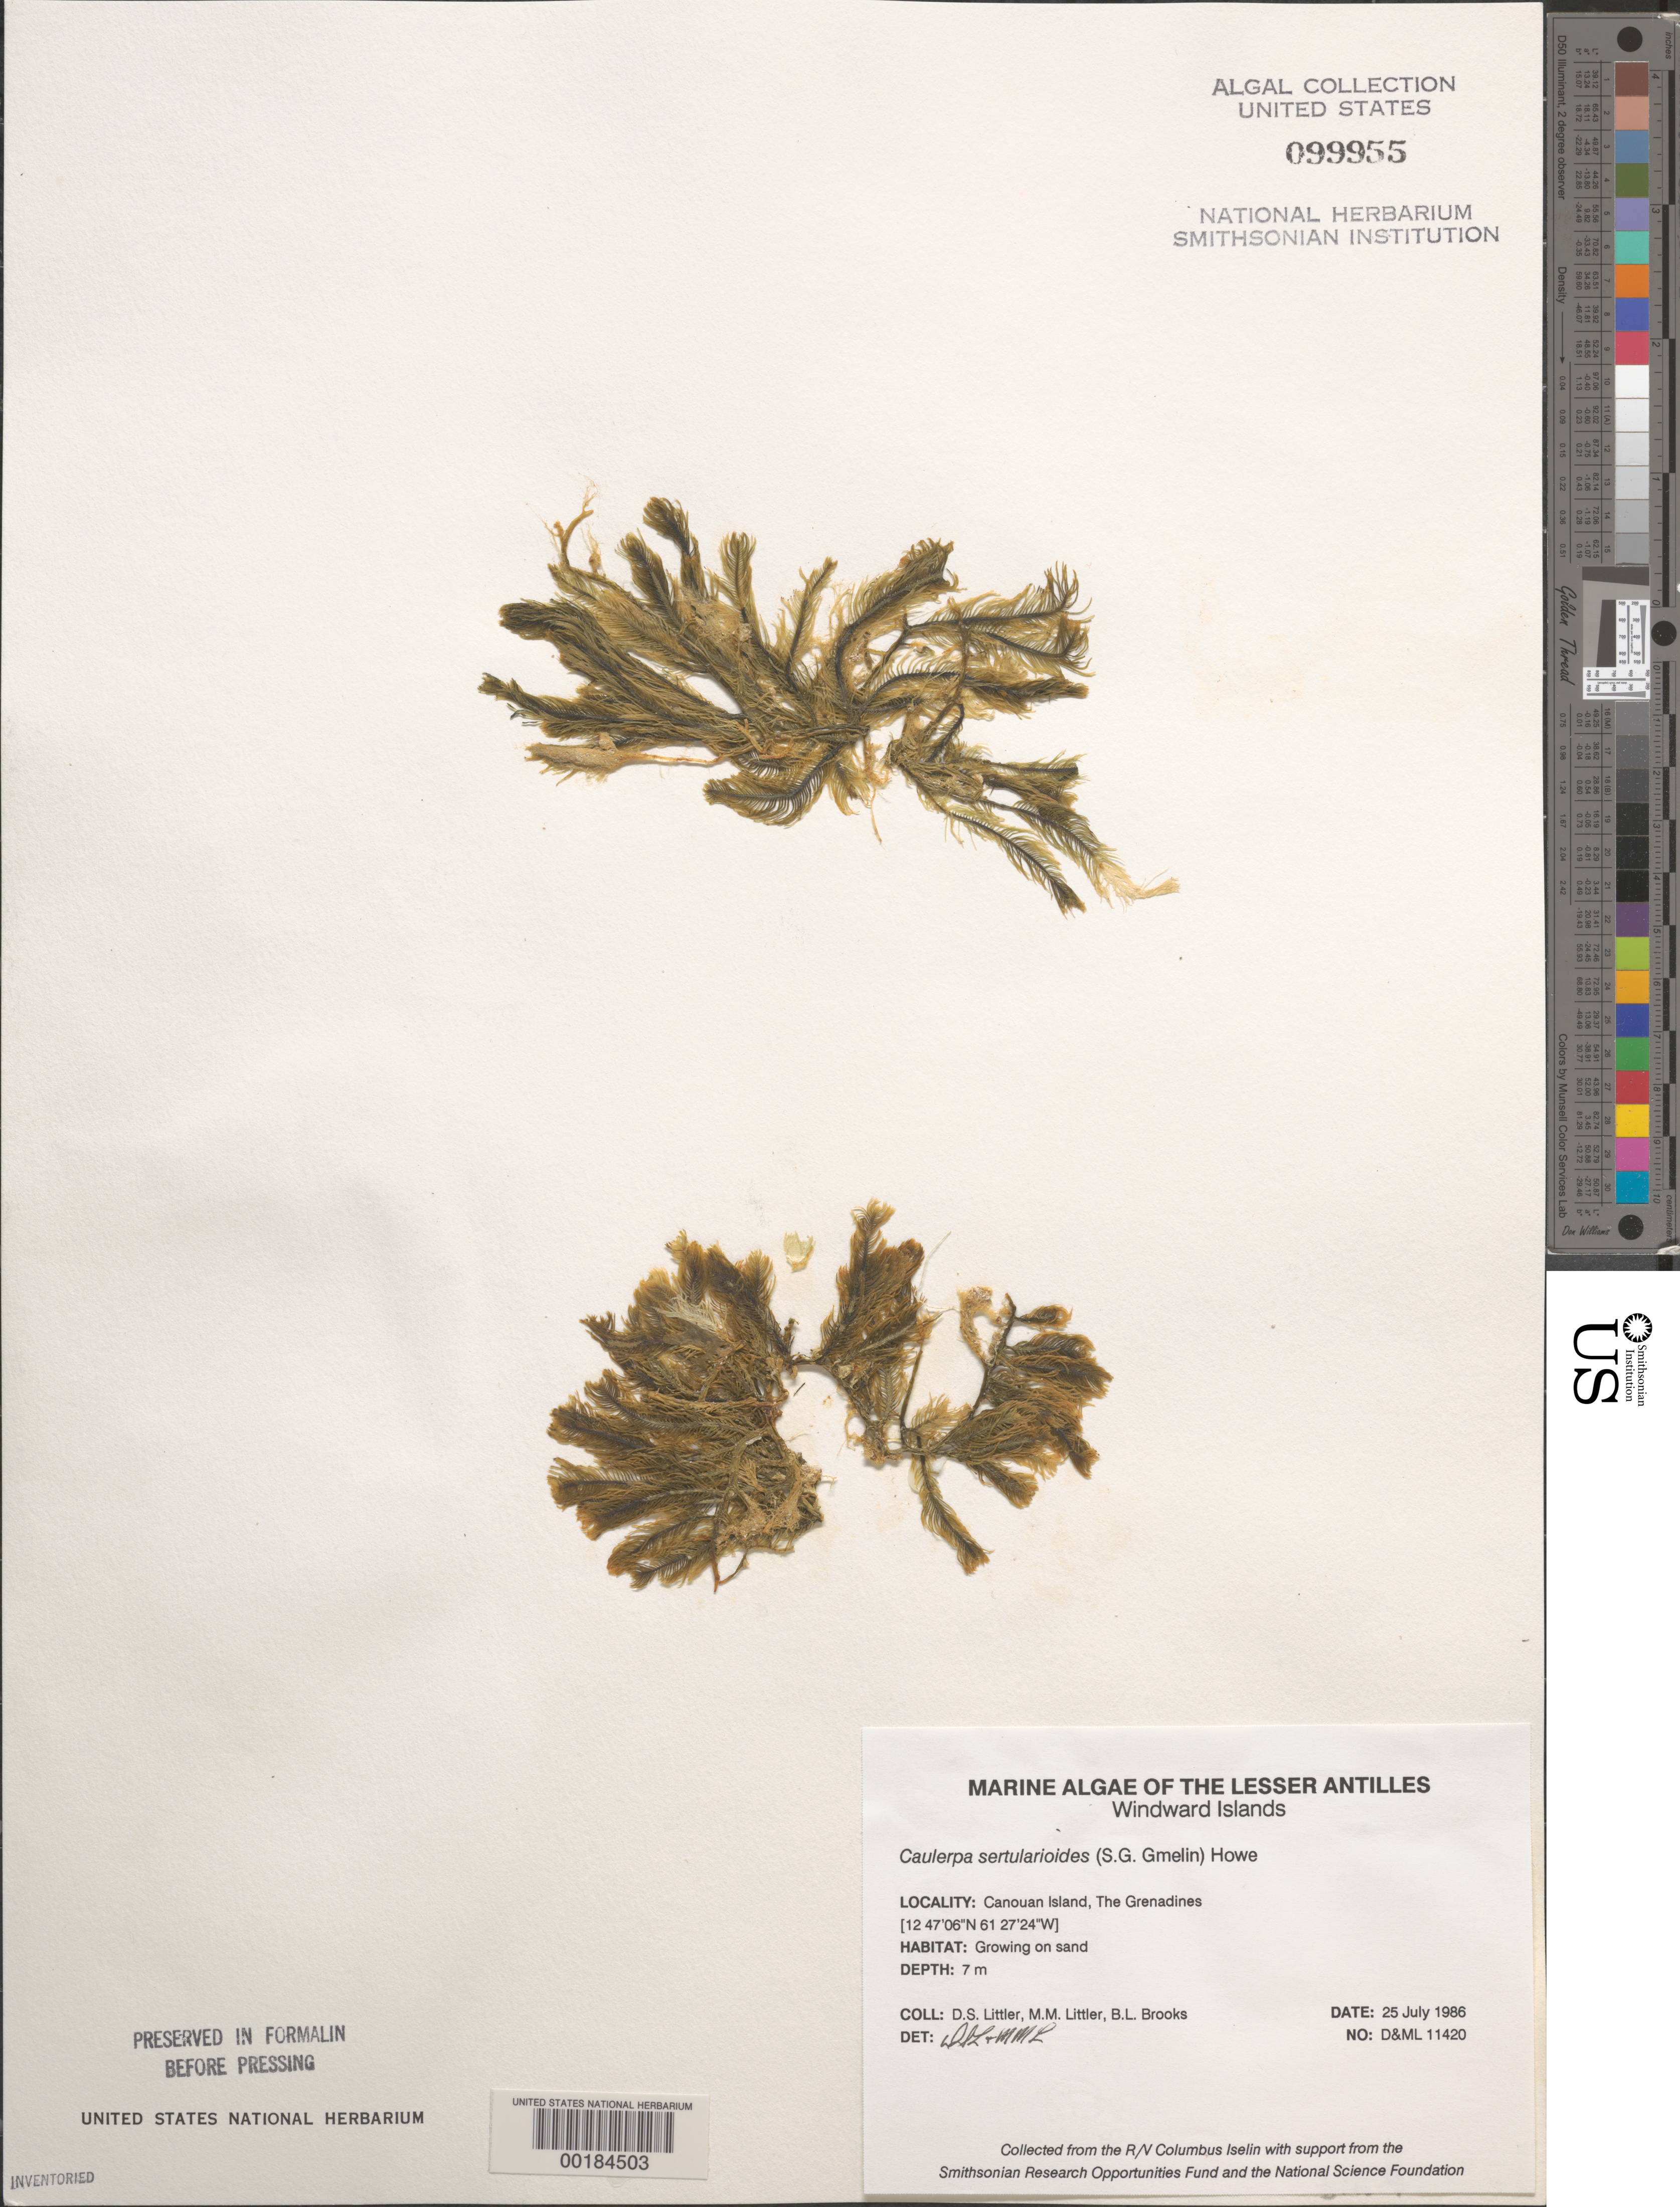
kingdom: Plantae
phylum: Chlorophyta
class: Ulvophyceae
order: Bryopsidales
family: Caulerpaceae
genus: Caulerpa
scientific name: Caulerpa sertularioides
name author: (S.G. Gmel.) M. Howe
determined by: Littler, D. S.; Littler, M. M.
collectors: D. S. Littler, M. M. Littler & B. Brooks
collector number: D&ML 11420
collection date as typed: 25 Jul 1986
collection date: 1986-07-25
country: St. Vincent - Grenadines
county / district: Grenadines Parish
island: Canouan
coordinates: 12 47' 06" N, 61 27' 24" W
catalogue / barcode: US 99955